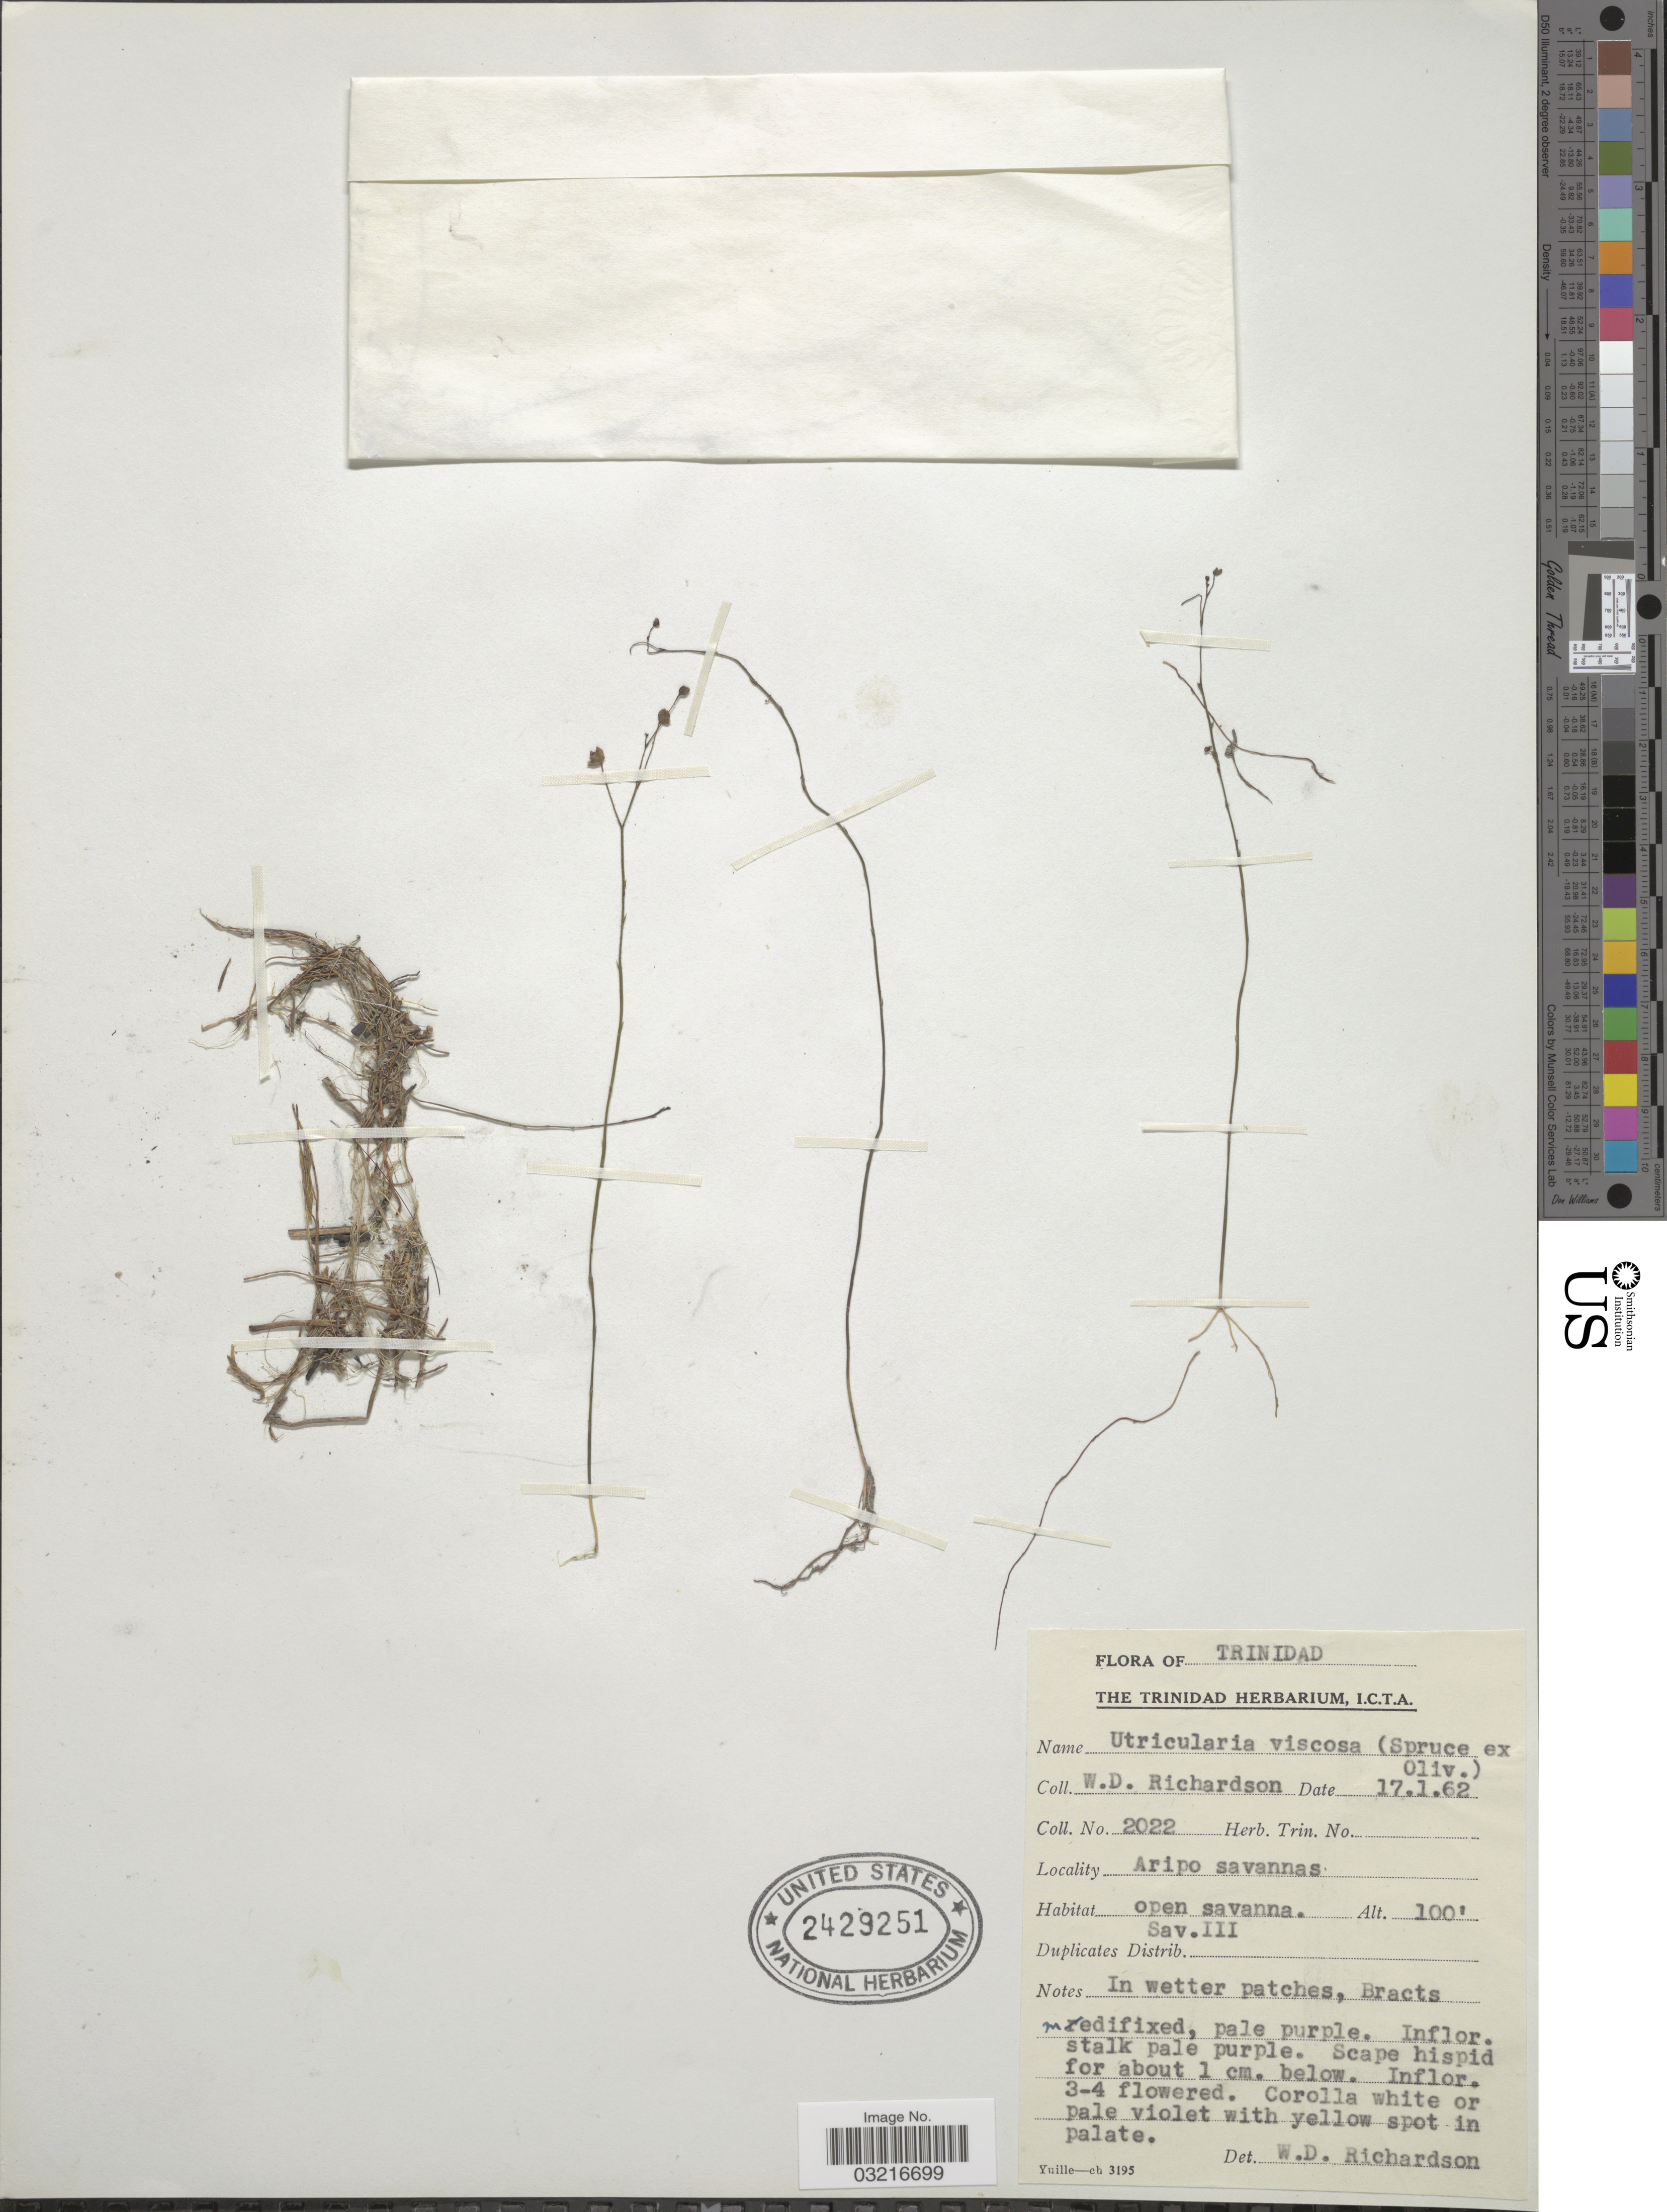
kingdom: Plantae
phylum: Tracheophyta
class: Magnoliopsida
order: Lamiales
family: Lentibulariaceae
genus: Utricularia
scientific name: Utricularia viscosa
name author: Spruce ex Oliv.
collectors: W. D. Richardson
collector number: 2022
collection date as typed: Transcribed d/m/y: 17/1/62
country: Trinidad and Tobago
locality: Trinidad, Aripo savannas.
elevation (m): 30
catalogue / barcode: US 2429251